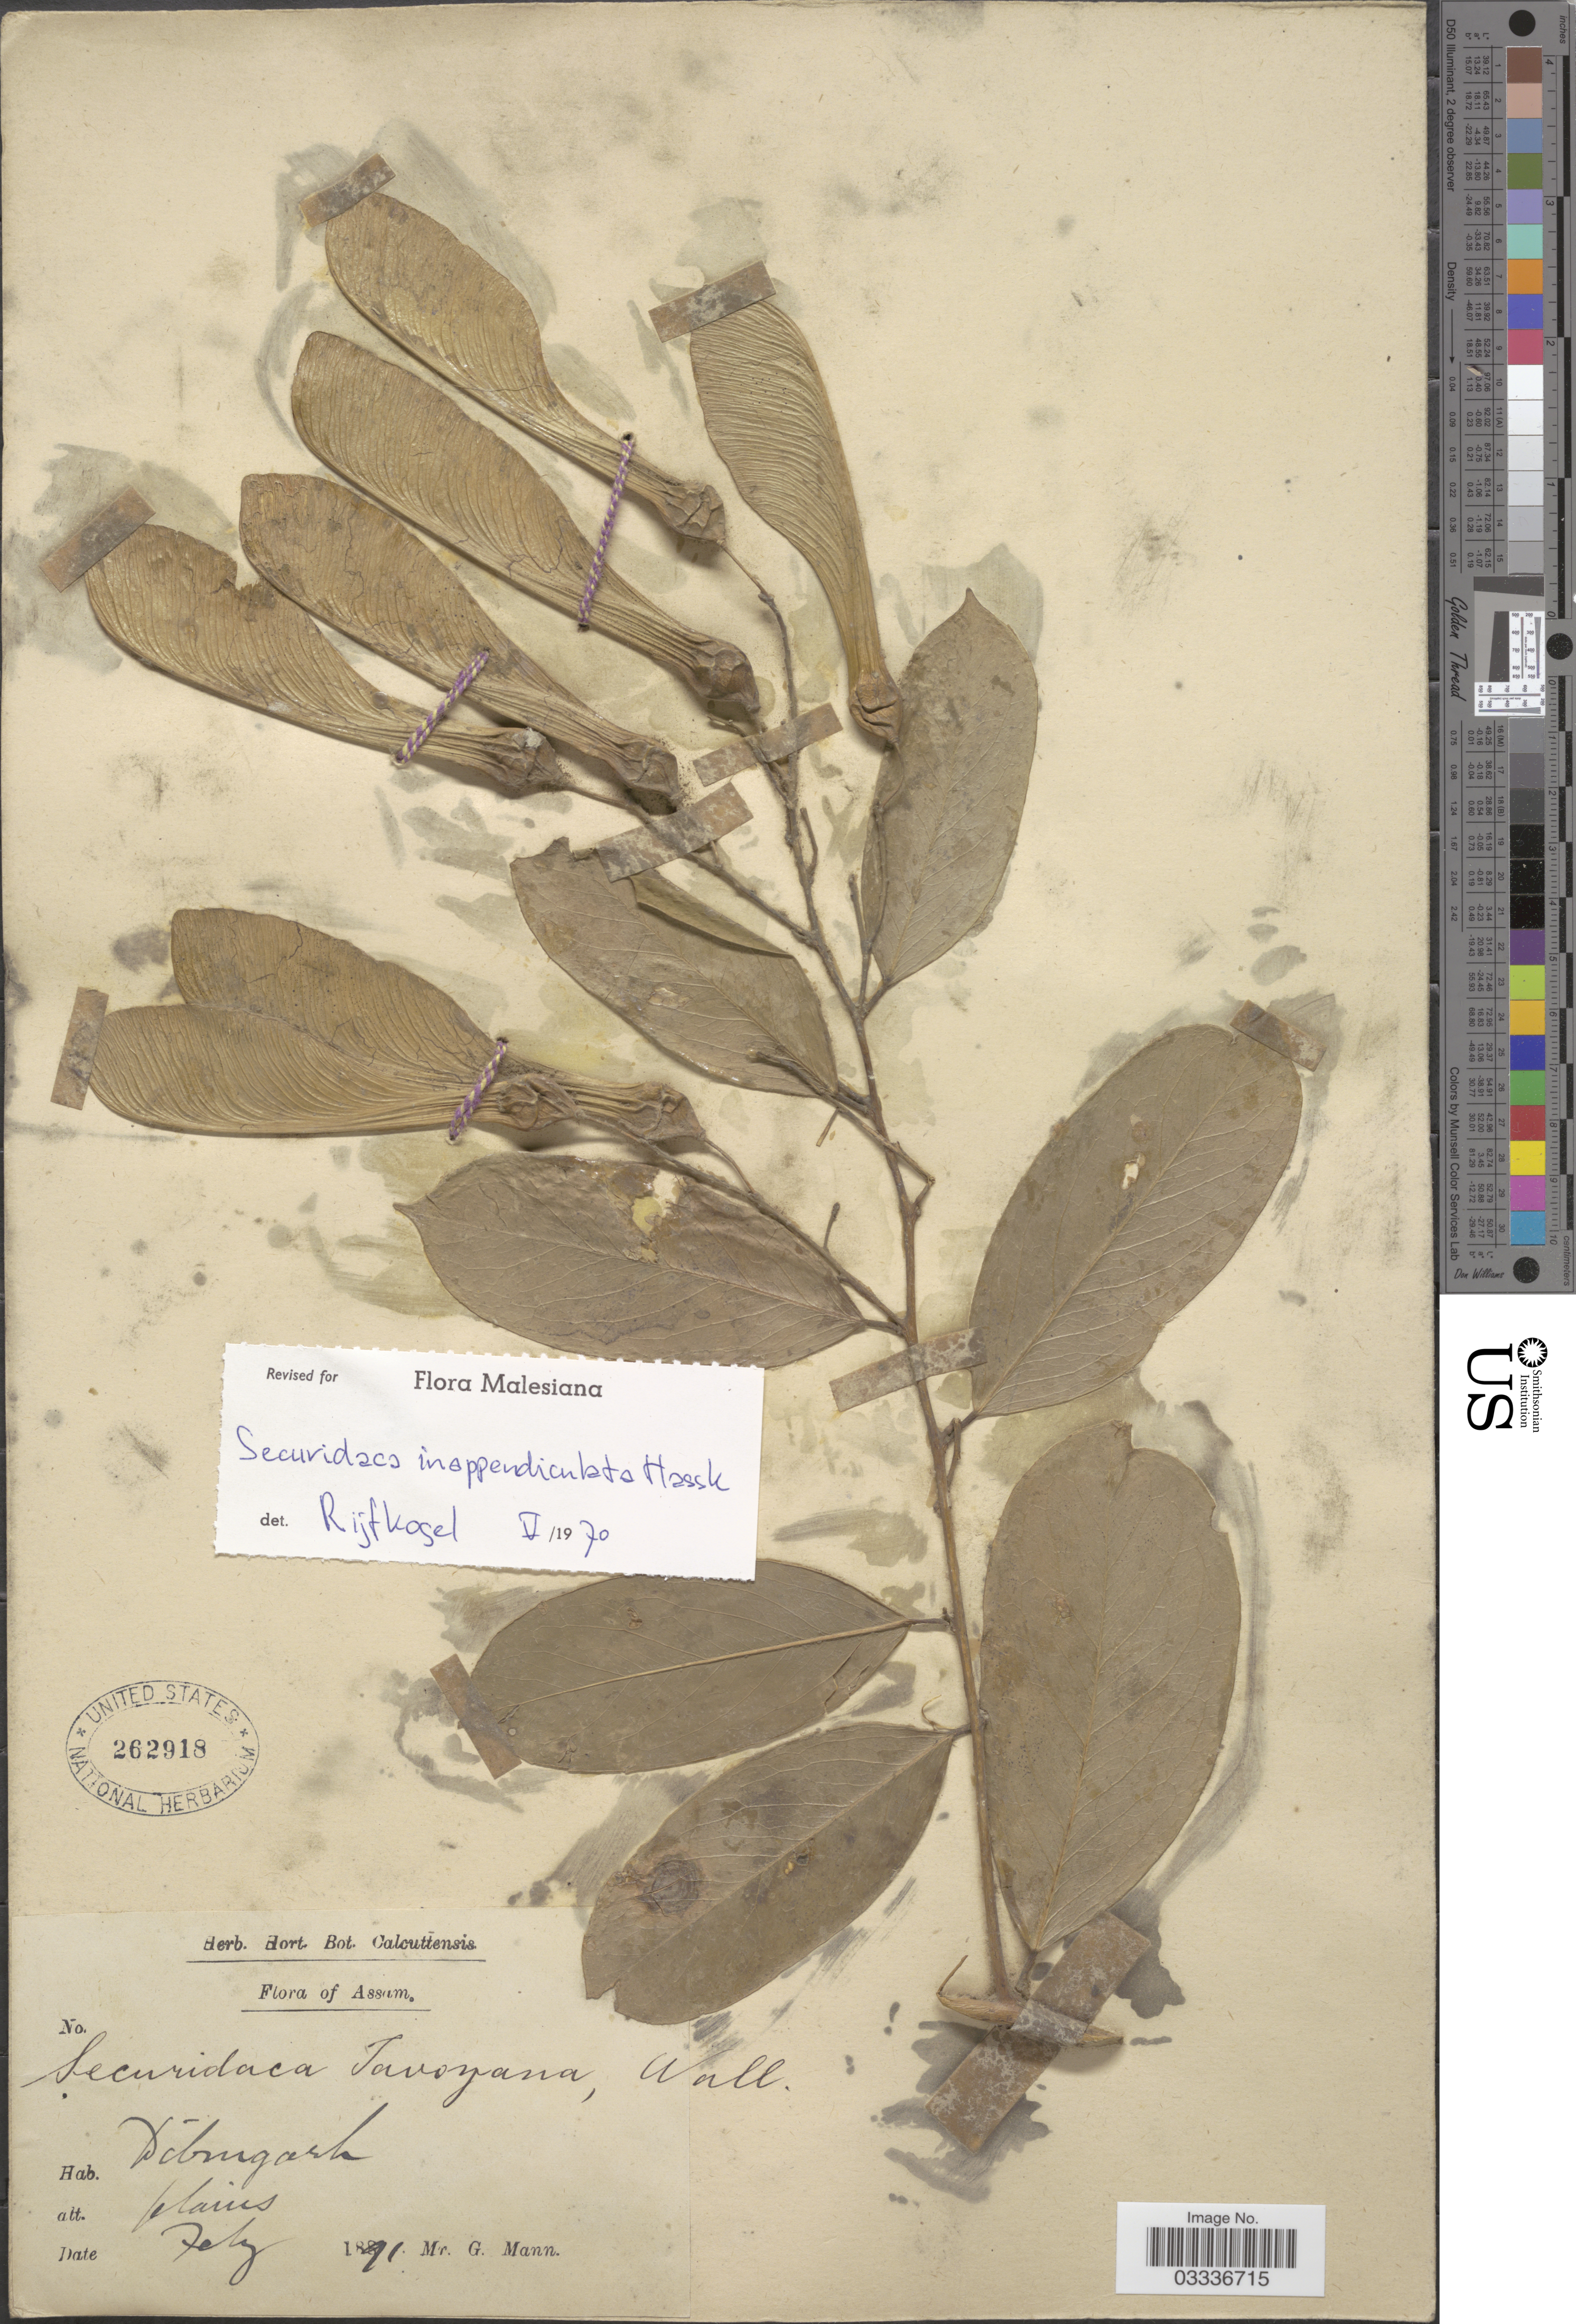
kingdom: Plantae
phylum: Tracheophyta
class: Magnoliopsida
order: Fabales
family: Polygalaceae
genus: Securidaca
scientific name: Securidaca inappendiculata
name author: Hassk.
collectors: G. Mann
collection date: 1891-02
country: India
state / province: Assam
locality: Dibrugarh.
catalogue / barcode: US 262918